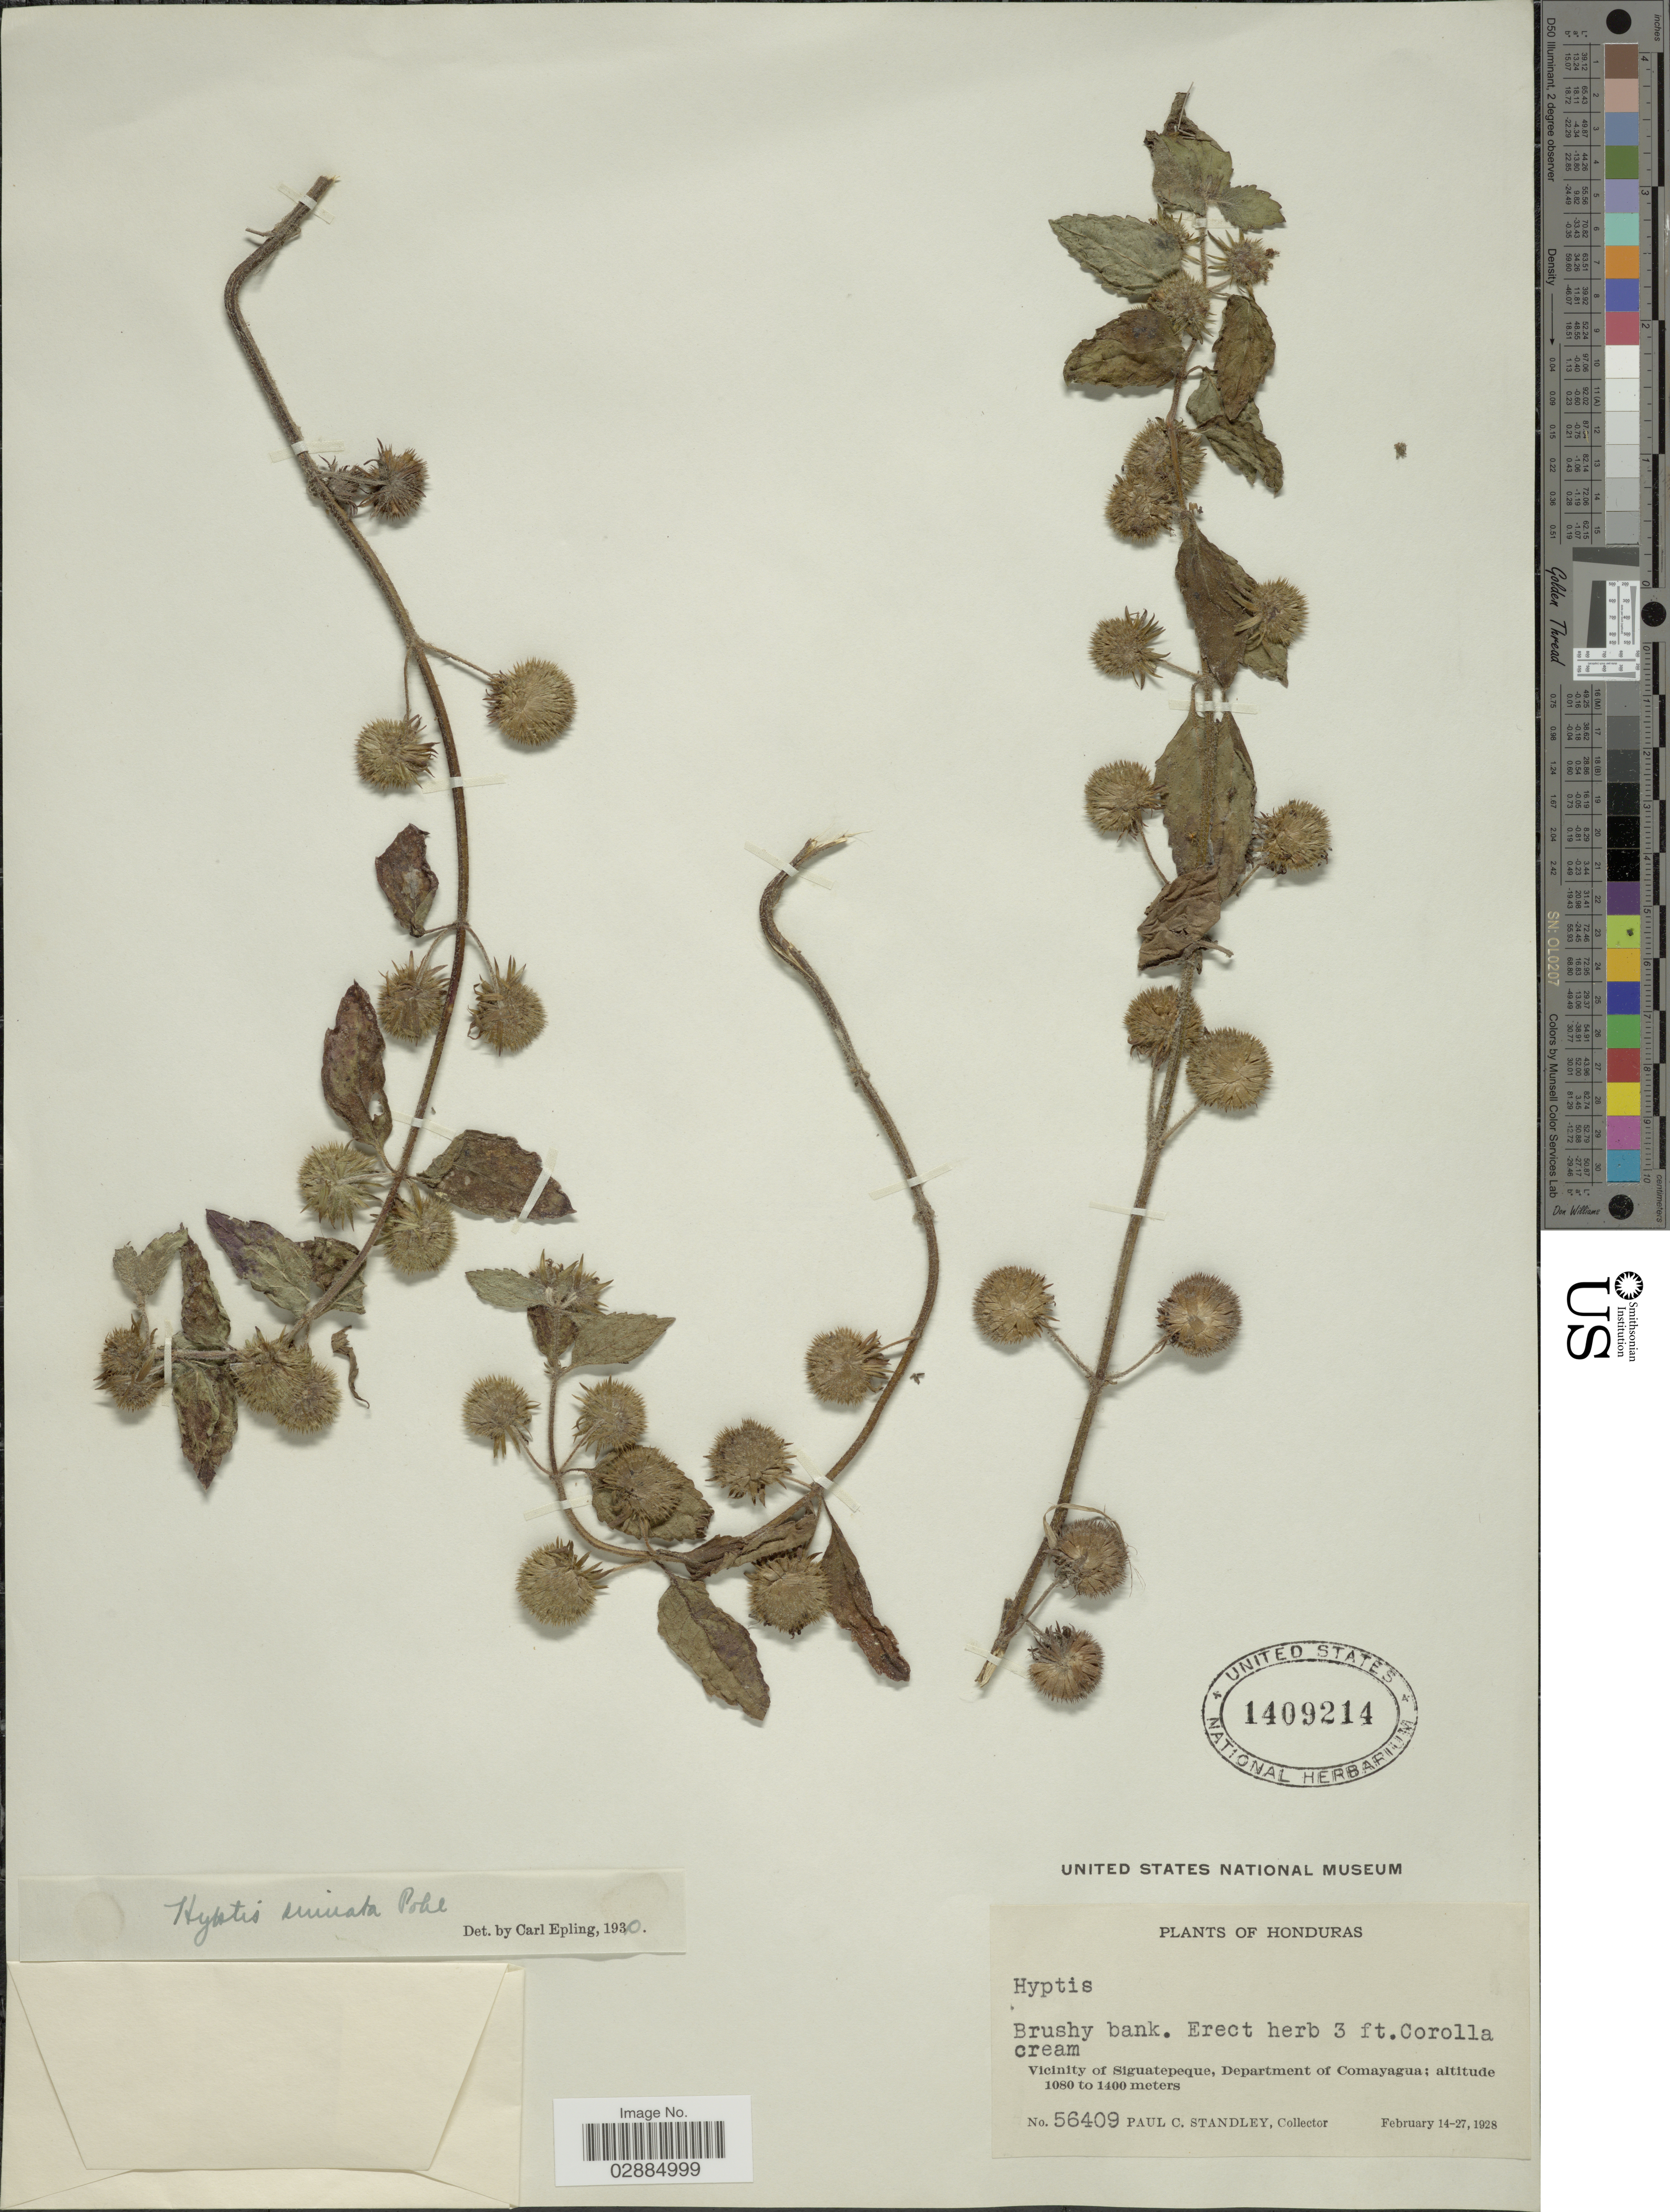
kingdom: Plantae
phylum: Tracheophyta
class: Magnoliopsida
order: Lamiales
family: Lamiaceae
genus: Hyptis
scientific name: Hyptis sinuata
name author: Pohl ex Benth.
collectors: P. C. Standley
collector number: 56409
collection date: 1928-02-14/1928-02-27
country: Honduras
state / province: Comayagua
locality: Vicinity of Siguatepeque, Department of Comayagua.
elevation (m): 1080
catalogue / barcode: US 1409214